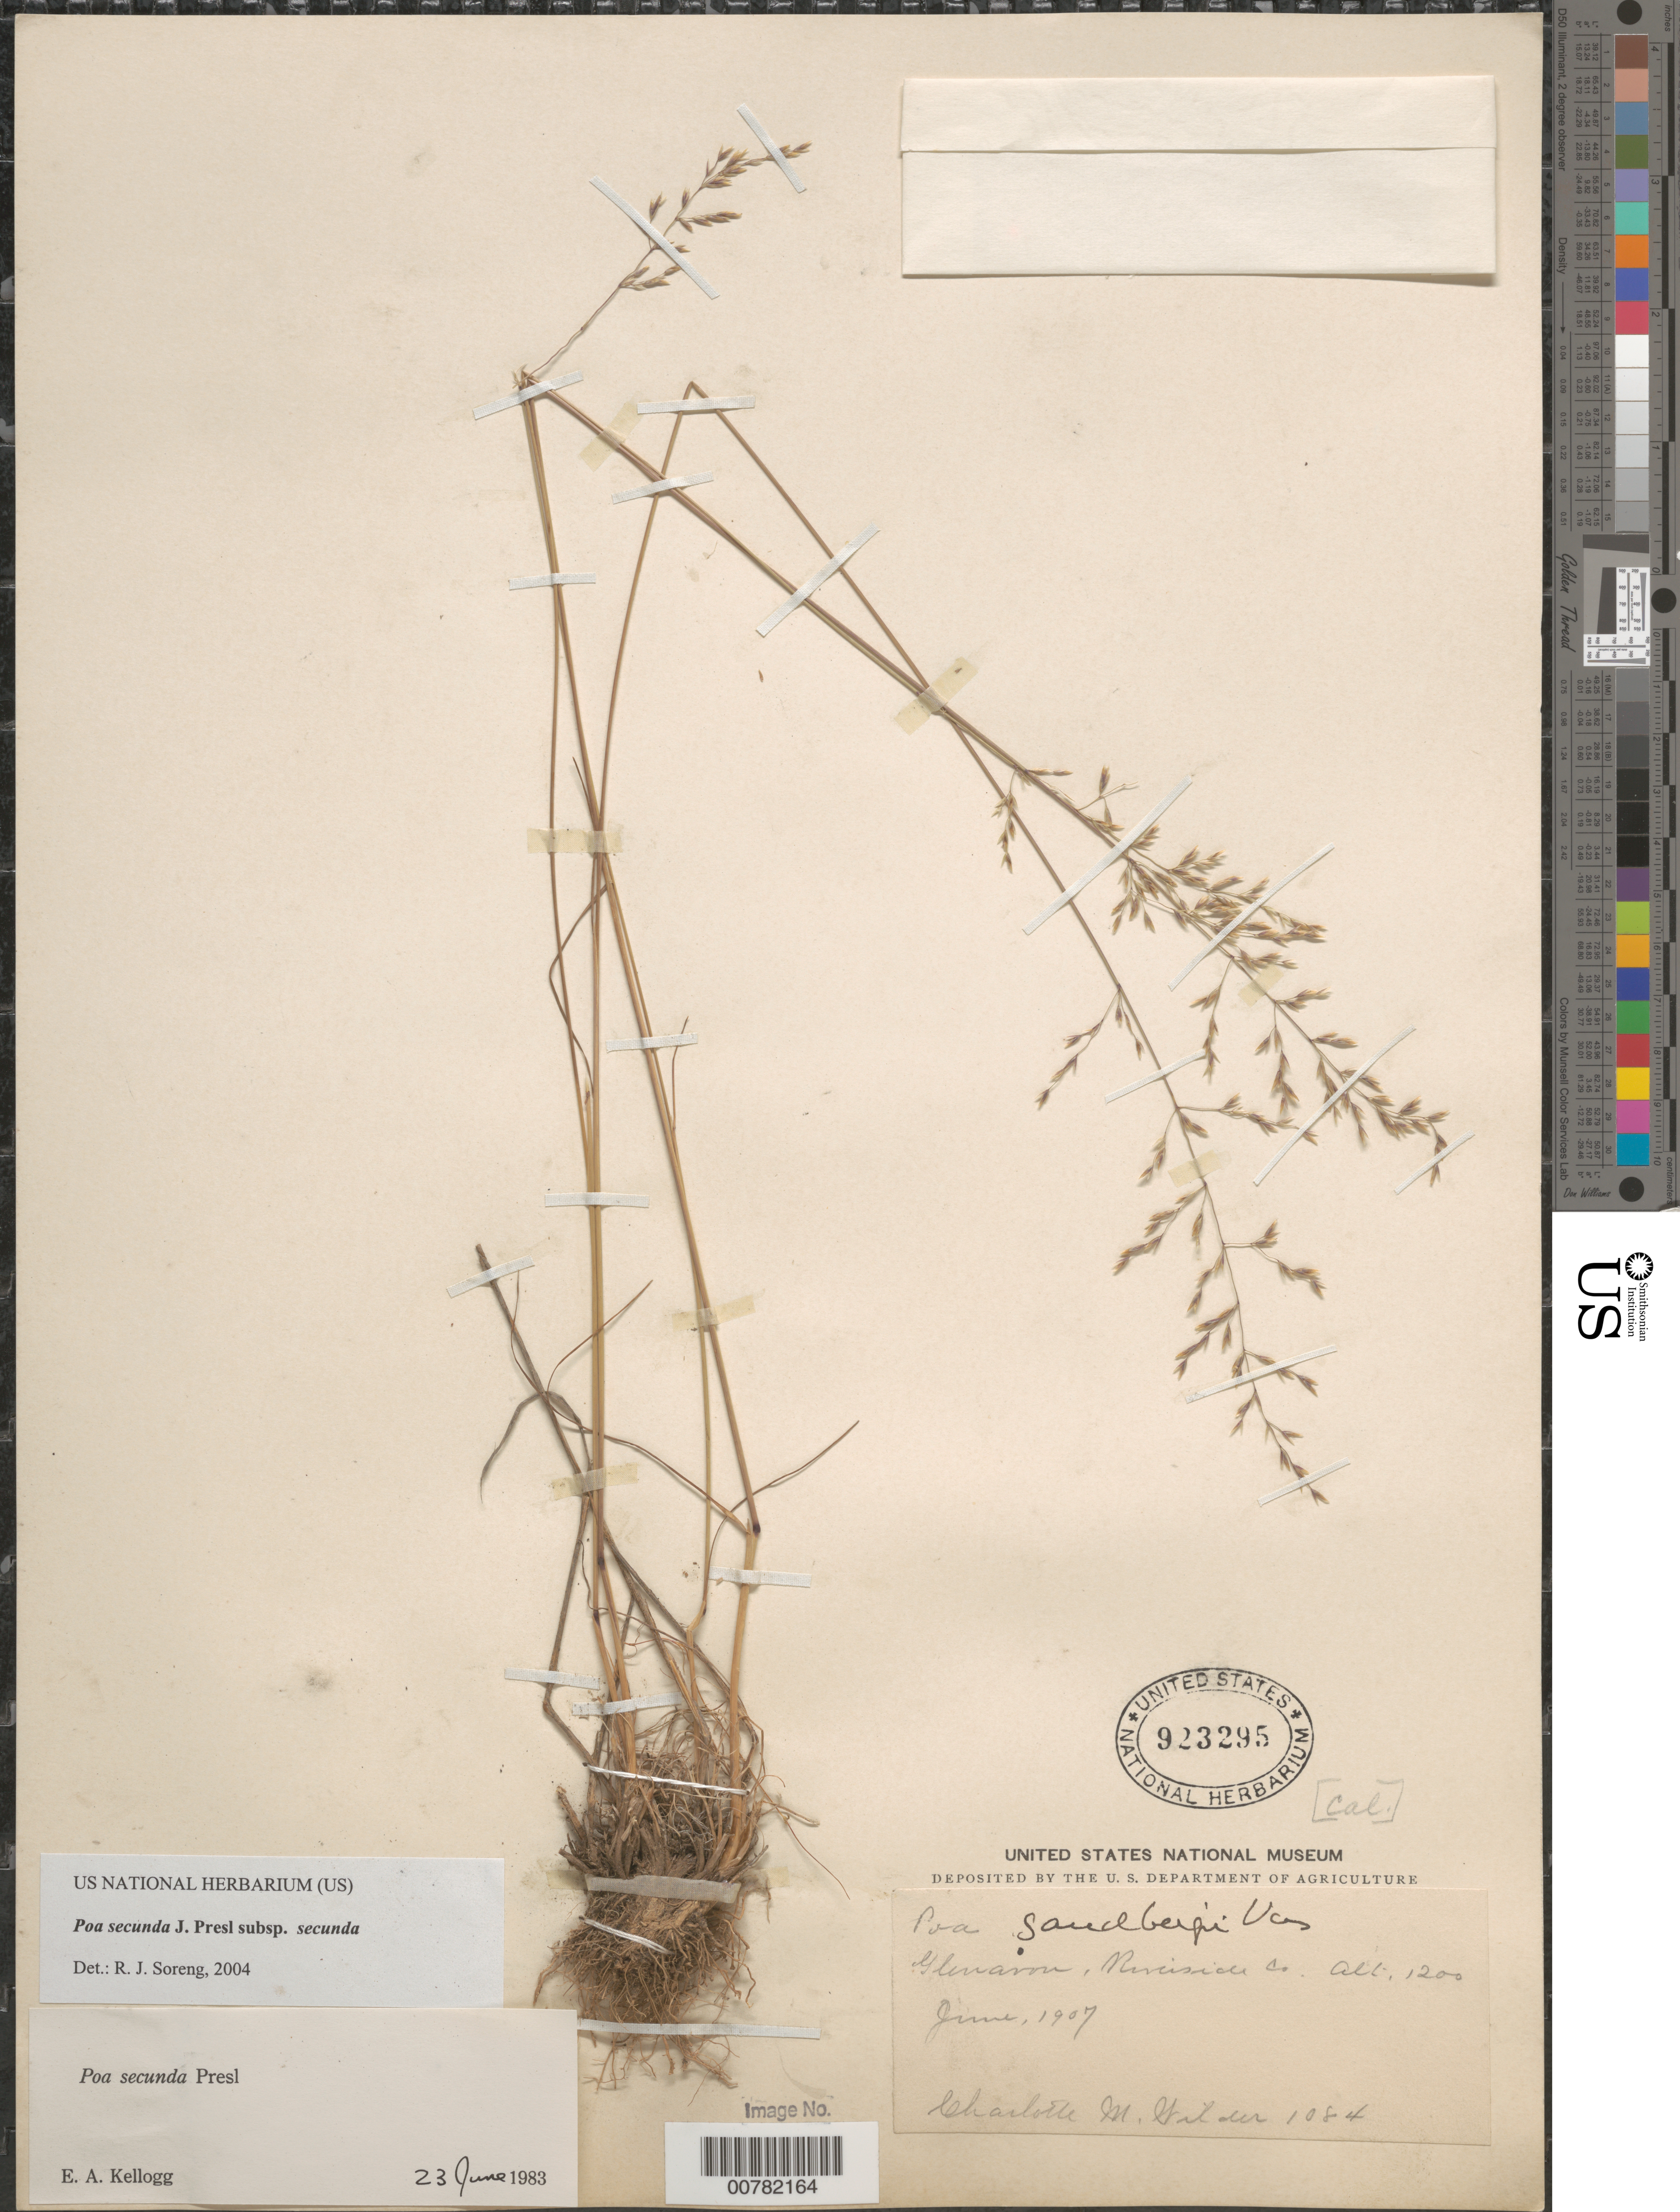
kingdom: Plantae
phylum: Tracheophyta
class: Liliopsida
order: Poales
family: Poaceae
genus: Poa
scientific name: Poa secunda subsp. secunda var. secunda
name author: J. Presl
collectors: C. Wilder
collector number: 1084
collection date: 1907-06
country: United States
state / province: California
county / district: Riverside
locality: Glenavon. Riverside Co.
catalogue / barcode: US 923295